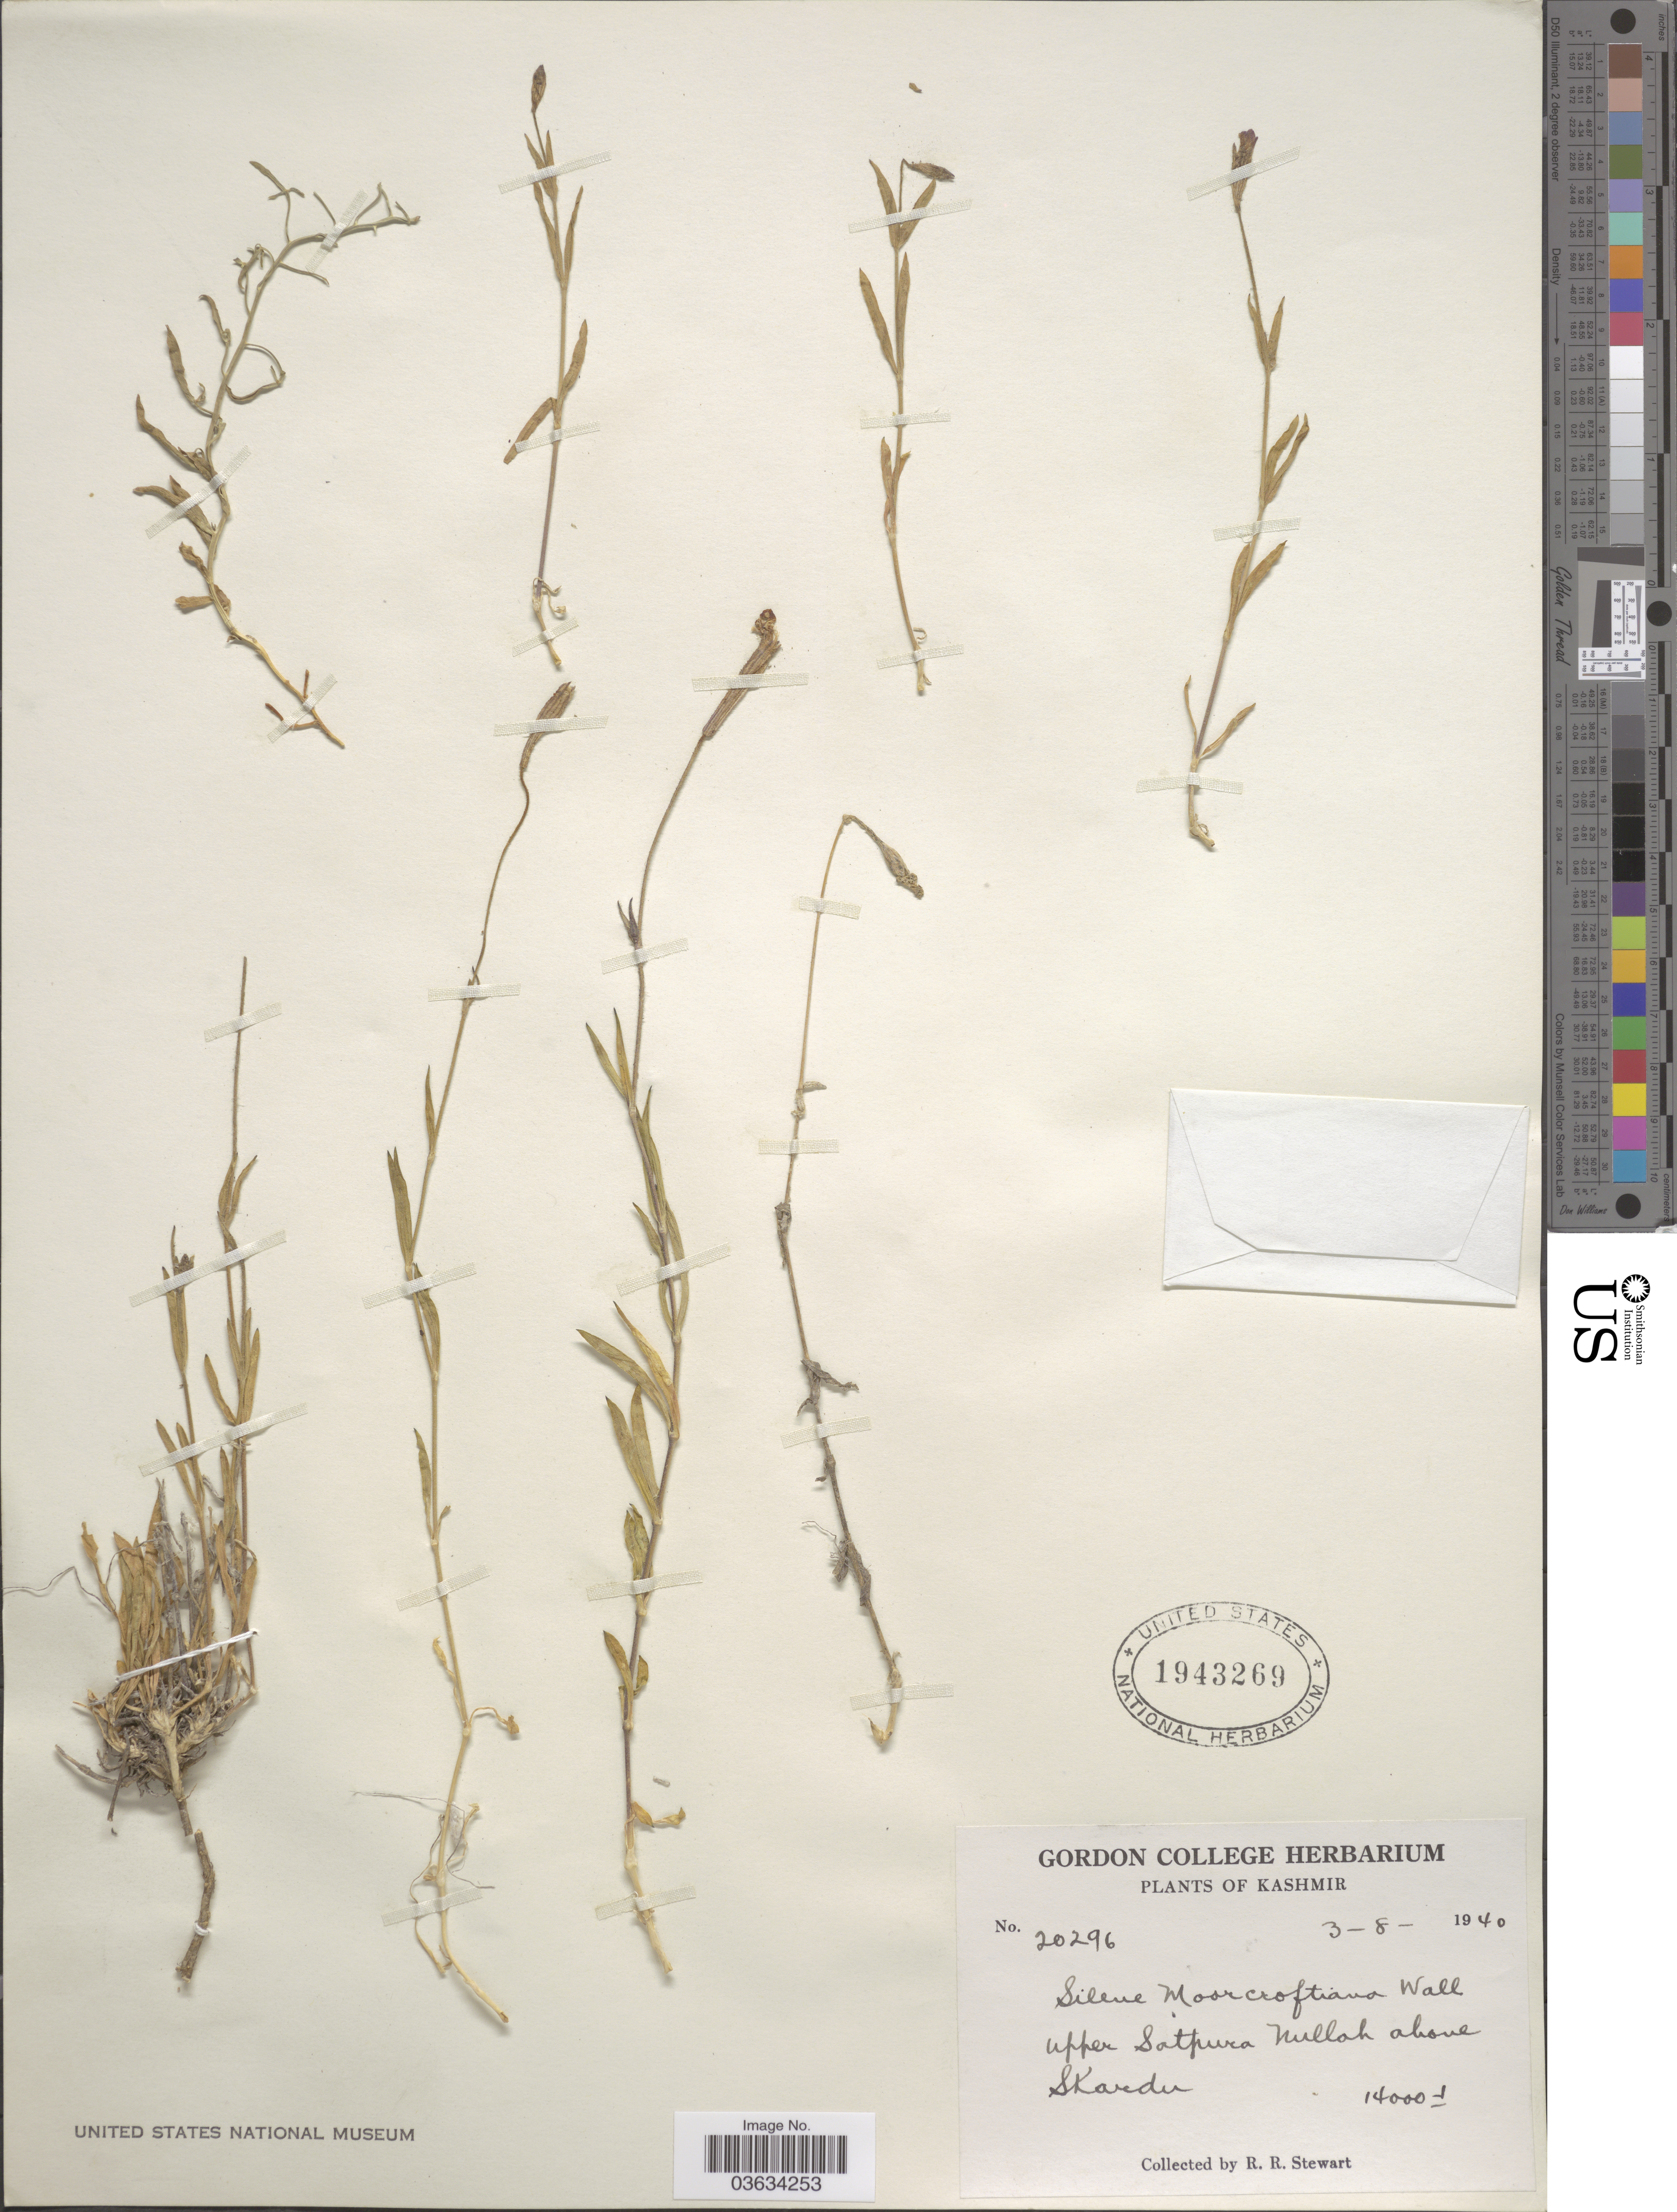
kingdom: Plantae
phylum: Tracheophyta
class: Magnoliopsida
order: Caryophyllales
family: Caryophyllaceae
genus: Silene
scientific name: Silene moorcroftiana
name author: Wall. ex Benth.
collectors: R. Stewart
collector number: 20296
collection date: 1940-08-03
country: India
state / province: Jammu and Kashmir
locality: Kashmir. Upper Satpura Nullah above Skardu.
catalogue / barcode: US 1943269